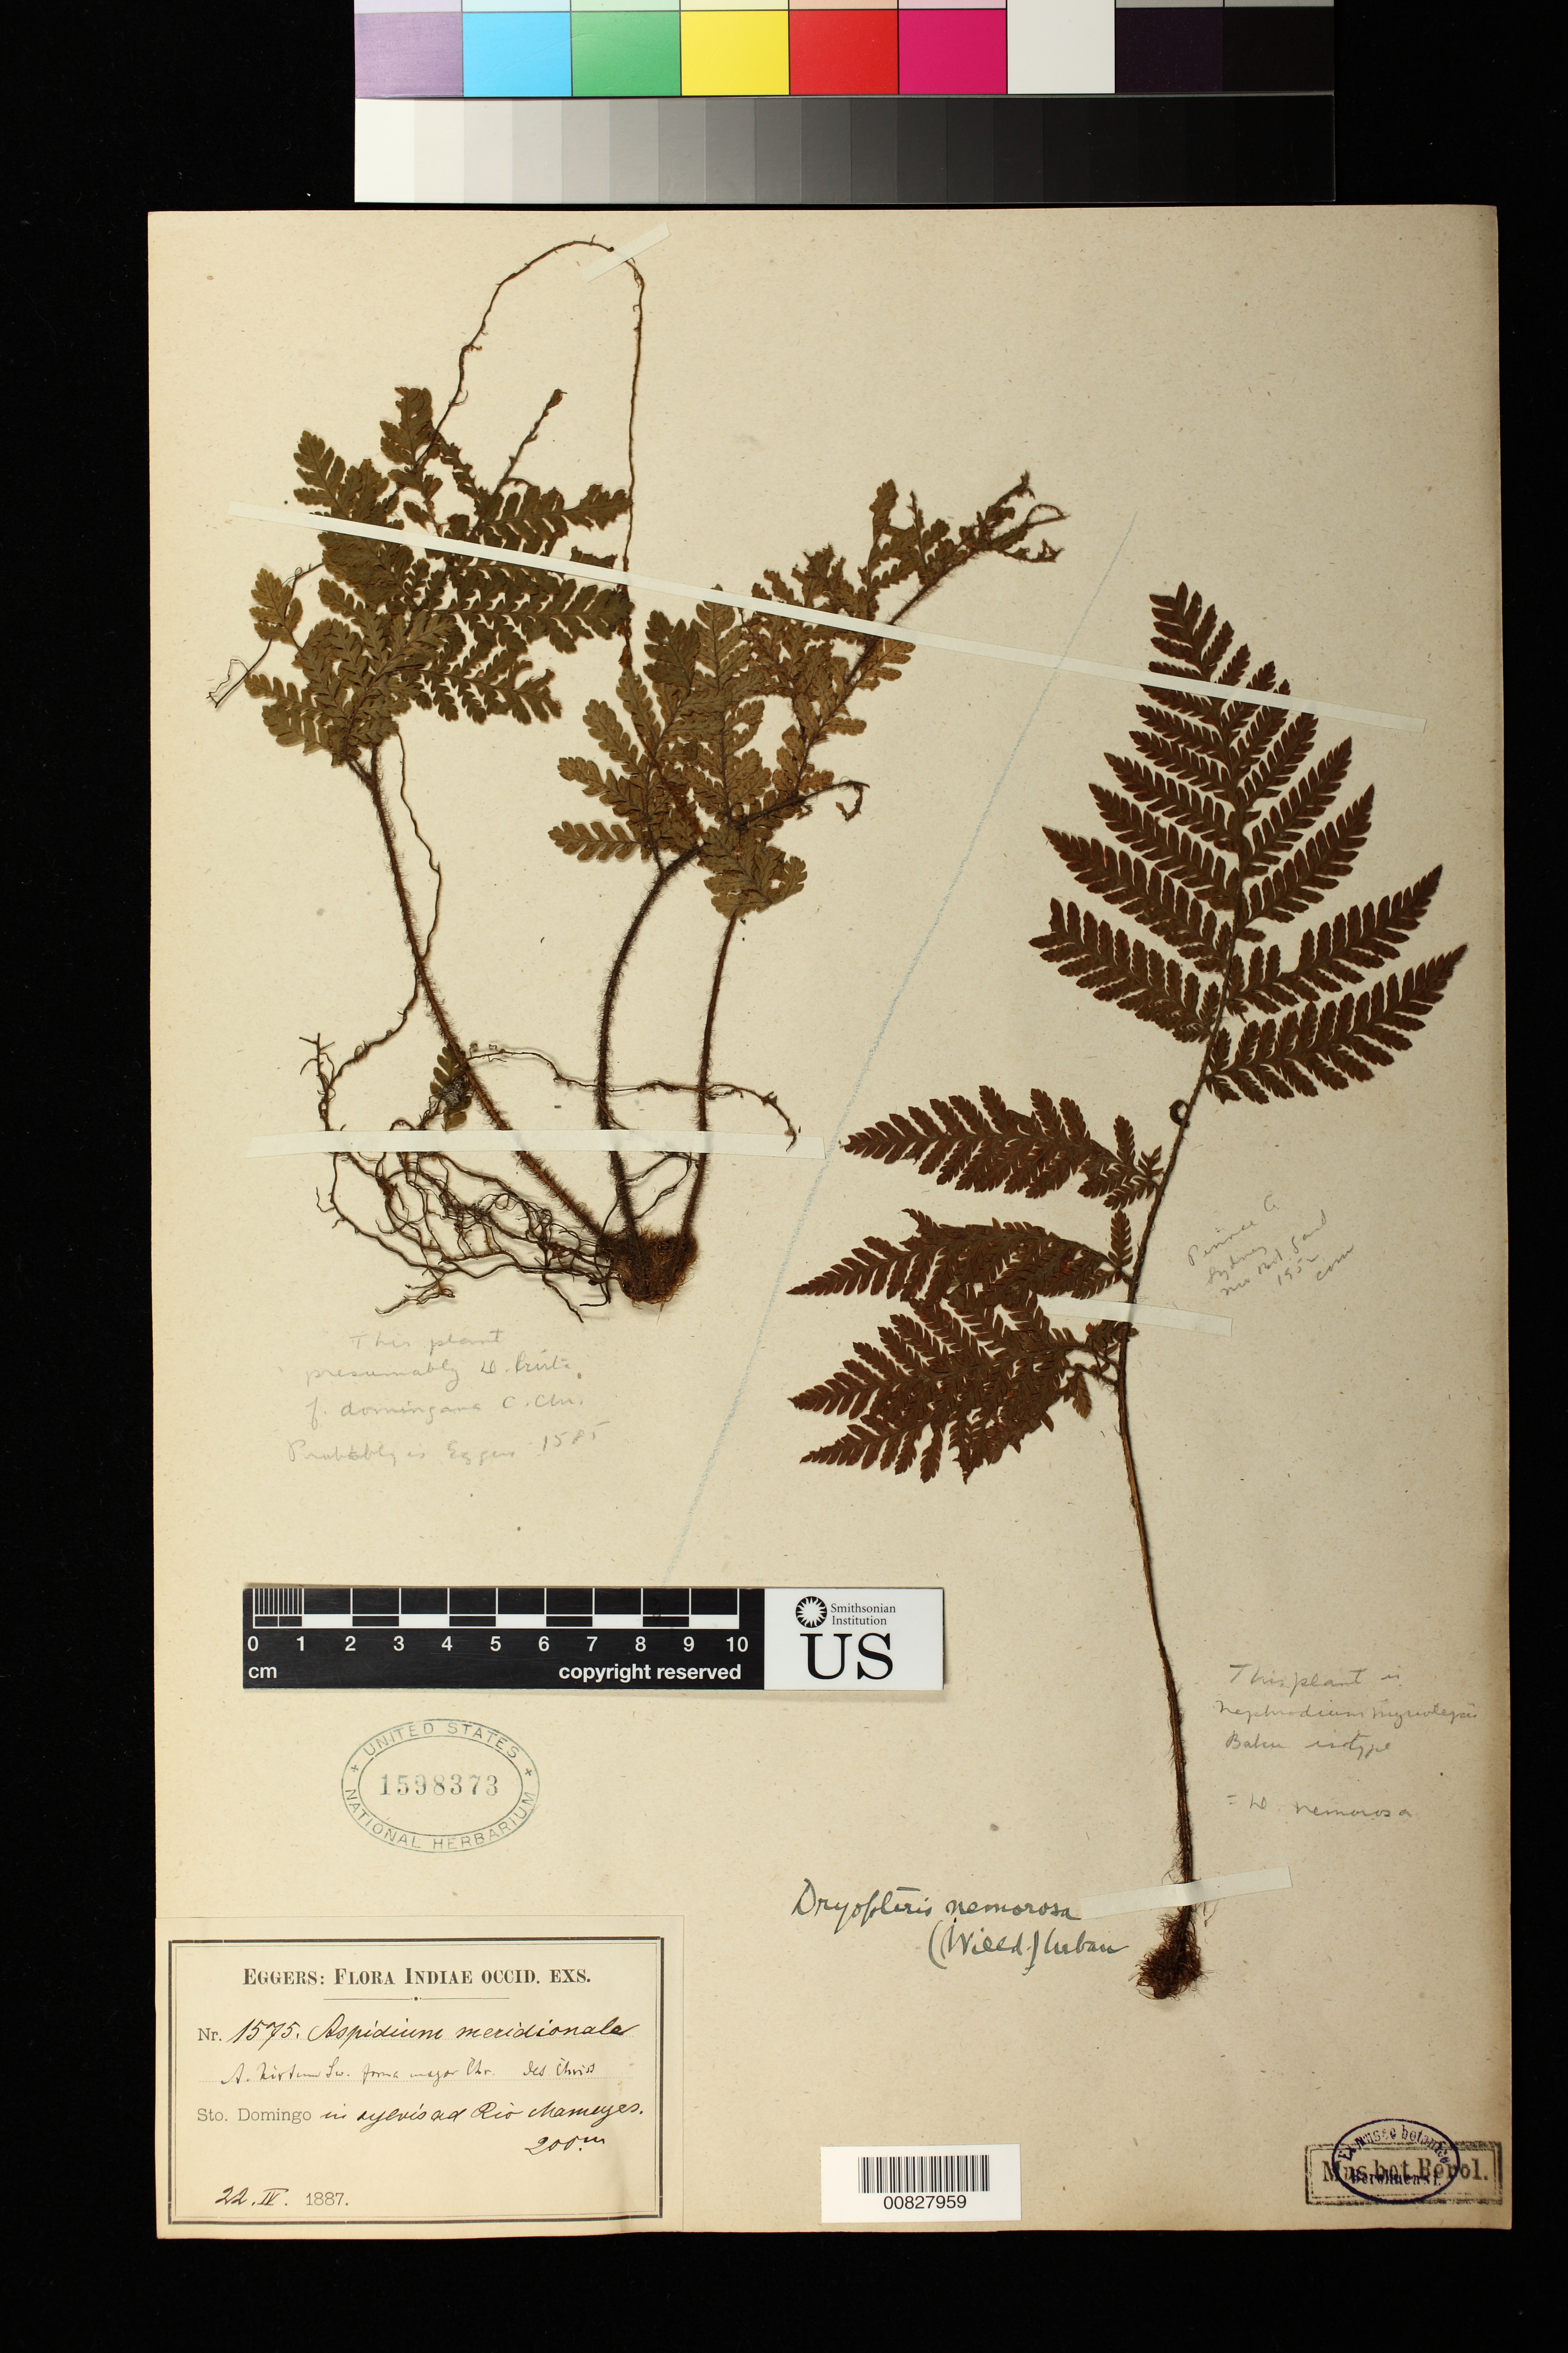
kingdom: Plantae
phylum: Tracheophyta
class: Polypodiopsida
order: Polypodiales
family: Dryopteridaceae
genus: Nephrodium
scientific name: Nephrodium myriolepis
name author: Baker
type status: Isotype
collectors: H. F. A. von Eggers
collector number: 1575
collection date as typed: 22 Apr 1887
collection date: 1887-04-22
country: Dominican Republic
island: Hispaniola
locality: Río Mameyes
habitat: Sylvis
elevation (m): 200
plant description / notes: Apparently a mixed mounting; isotype of Nephrodium myriolepis on right-hand side of sheet, non-type of a different taxon on left (according to annotation probably a mixture of Eggers 1585).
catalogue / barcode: US 1598373